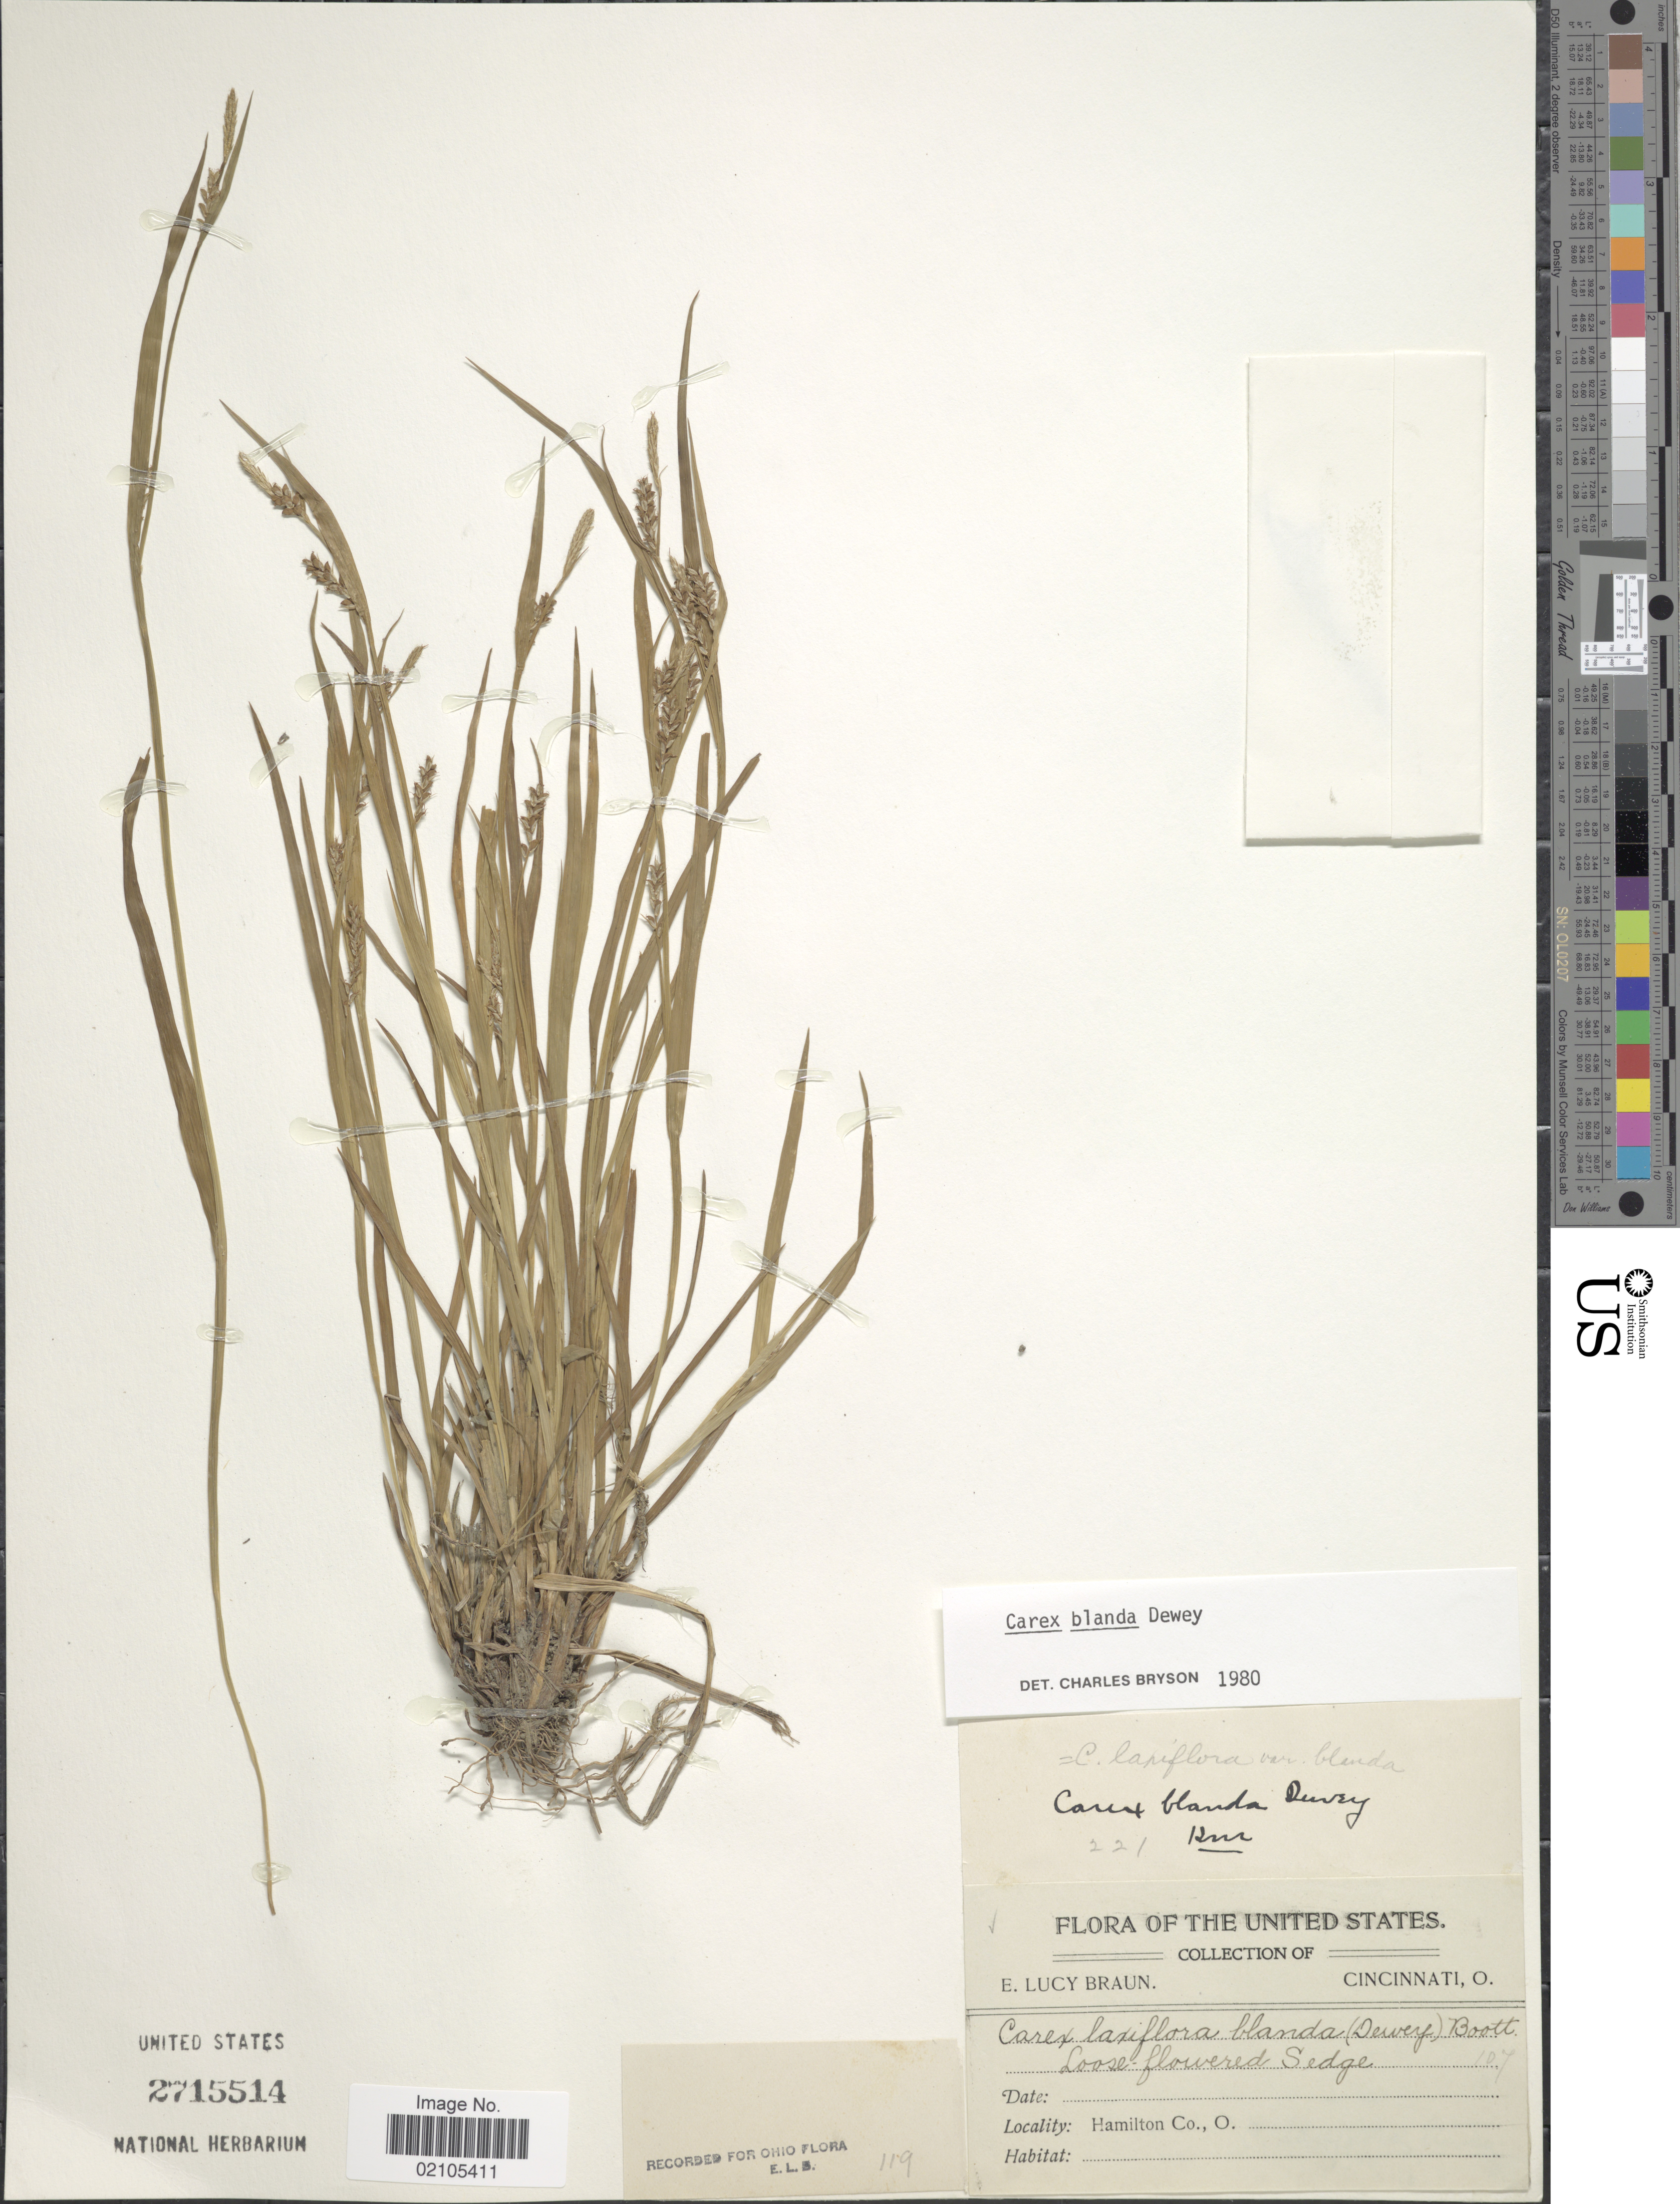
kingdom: Plantae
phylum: Tracheophyta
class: Liliopsida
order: Poales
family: Cyperaceae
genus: Carex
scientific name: Carex blanda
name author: Dewey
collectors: E. L. Braun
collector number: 107?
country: United States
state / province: Ohio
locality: Hamilton Co., O.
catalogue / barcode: US 2715514